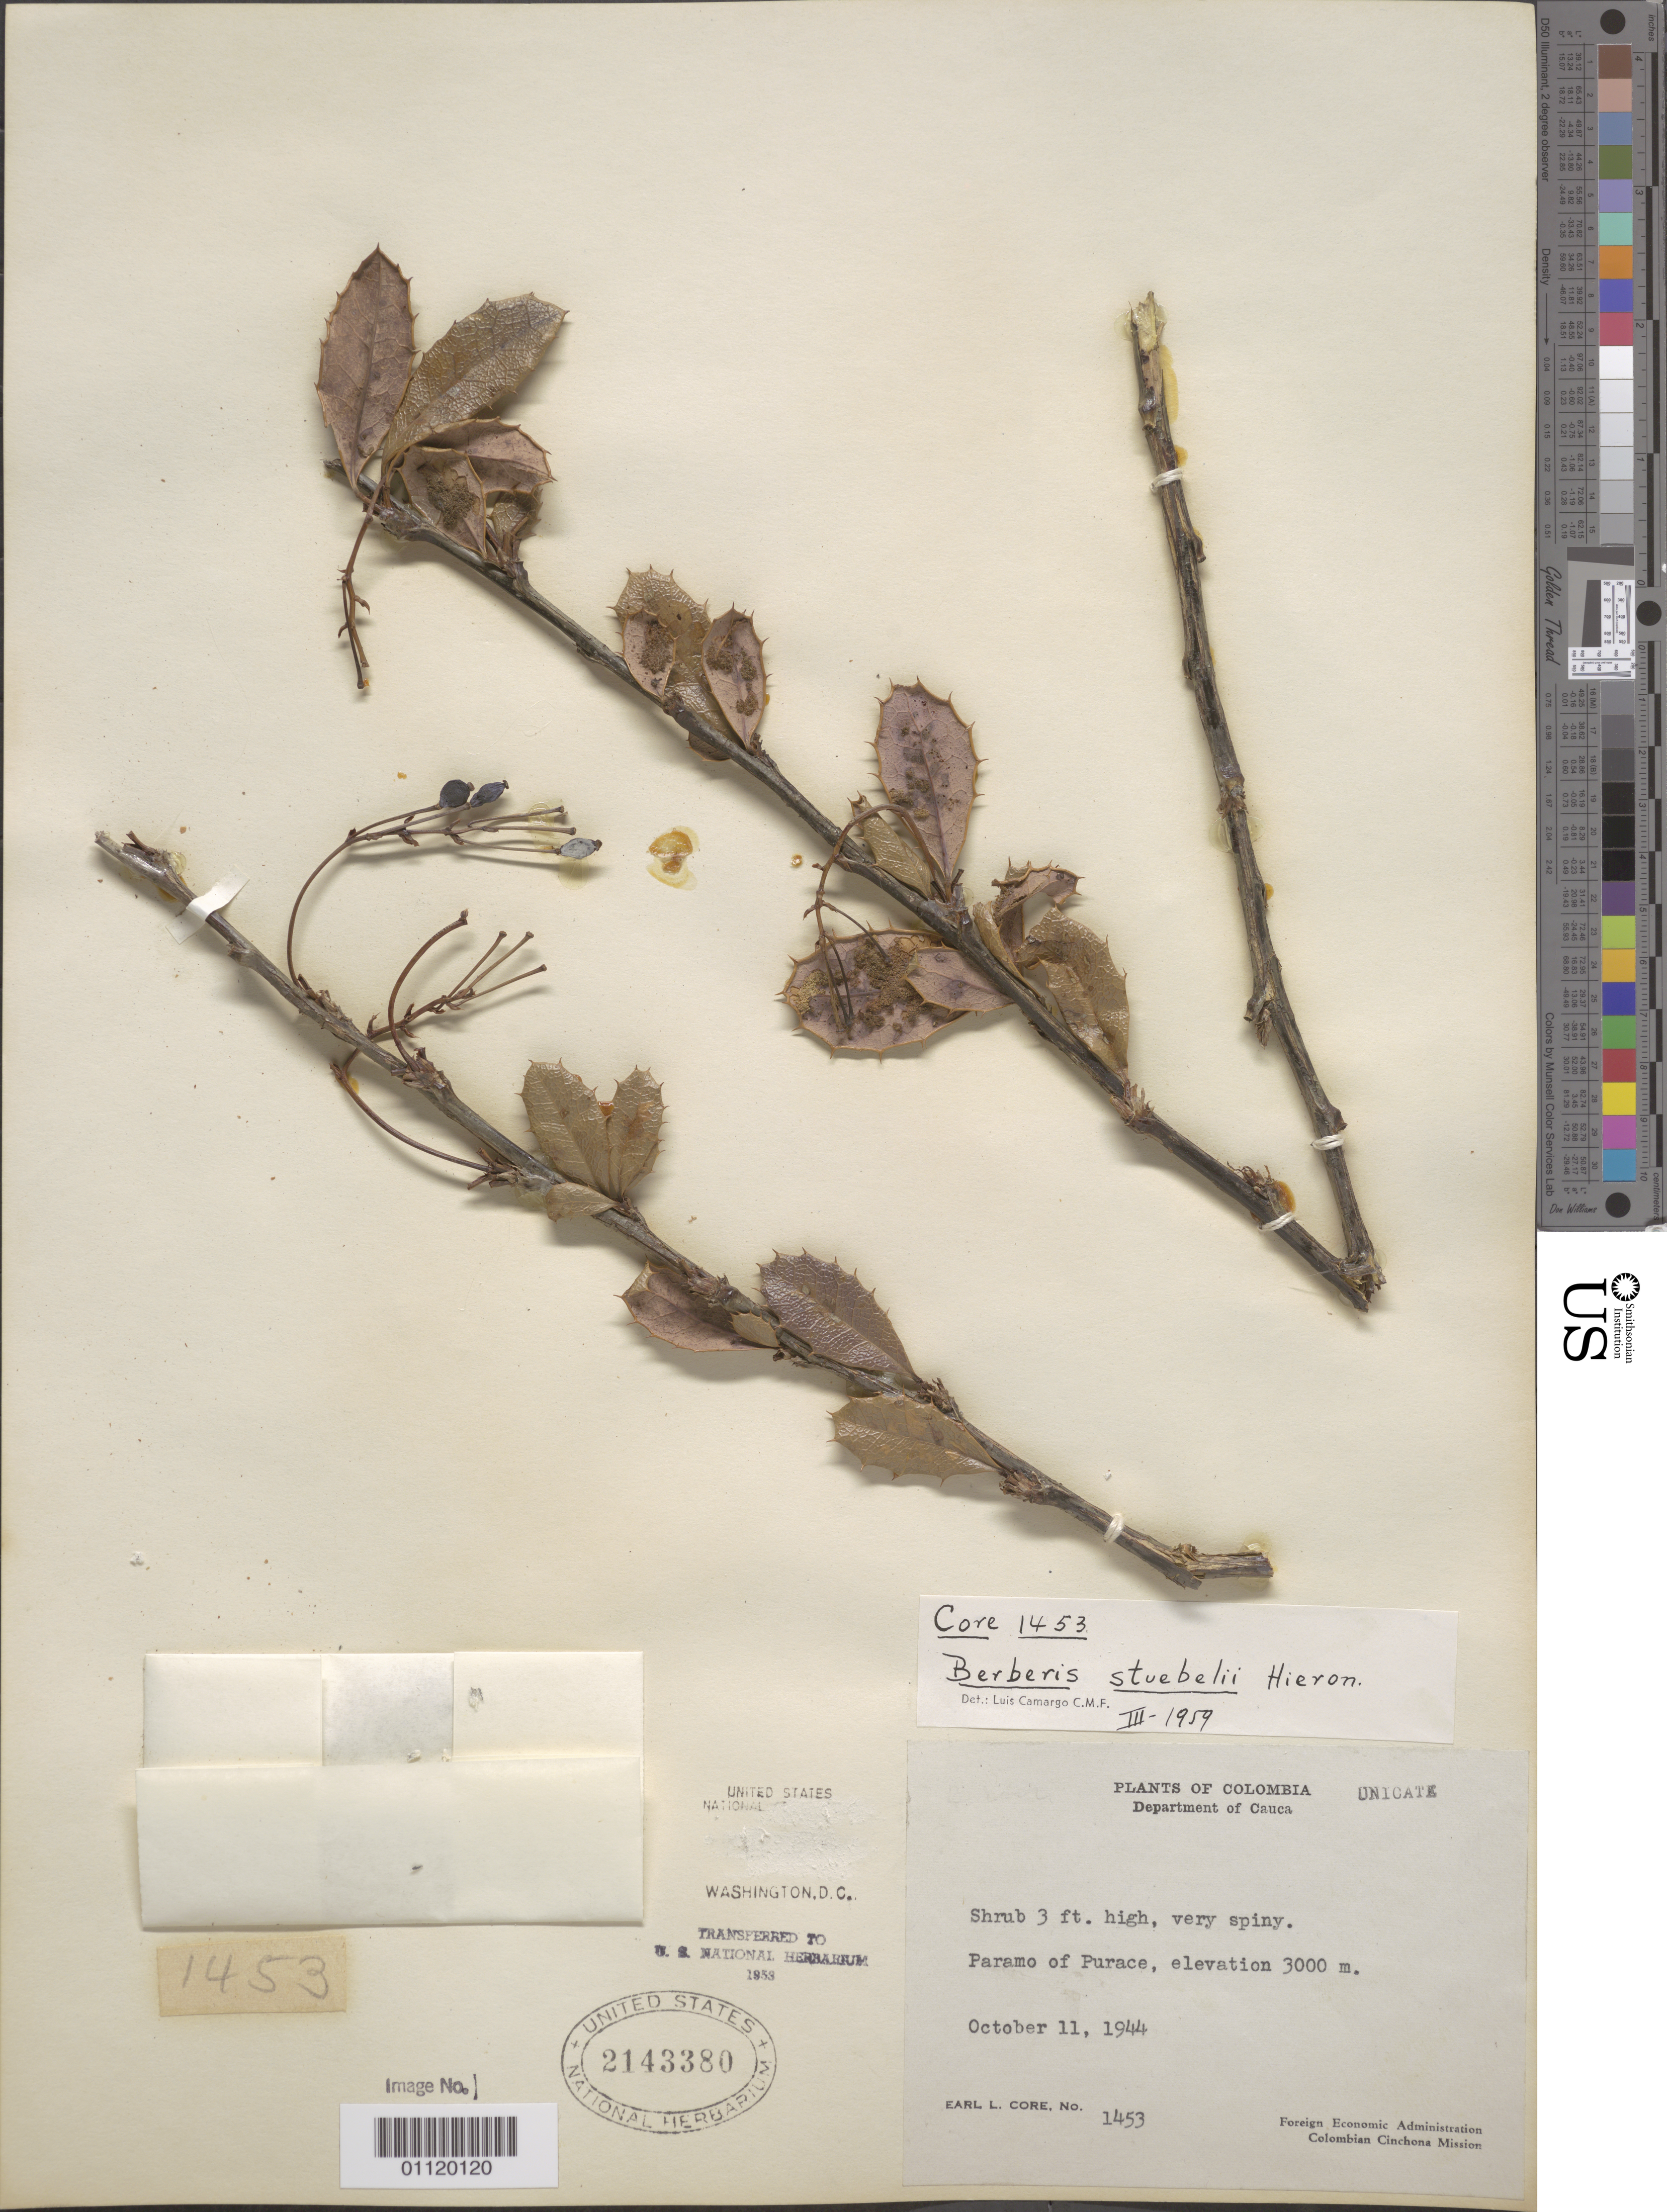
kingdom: Plantae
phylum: Tracheophyta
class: Magnoliopsida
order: Ranunculales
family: Berberidaceae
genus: Berberis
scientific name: Berberis stuebelii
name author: Hieron.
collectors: E. L. Core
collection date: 1944-10-11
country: Colombia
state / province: Cauca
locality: Paramo of Purace.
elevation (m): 3000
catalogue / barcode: US 2143380